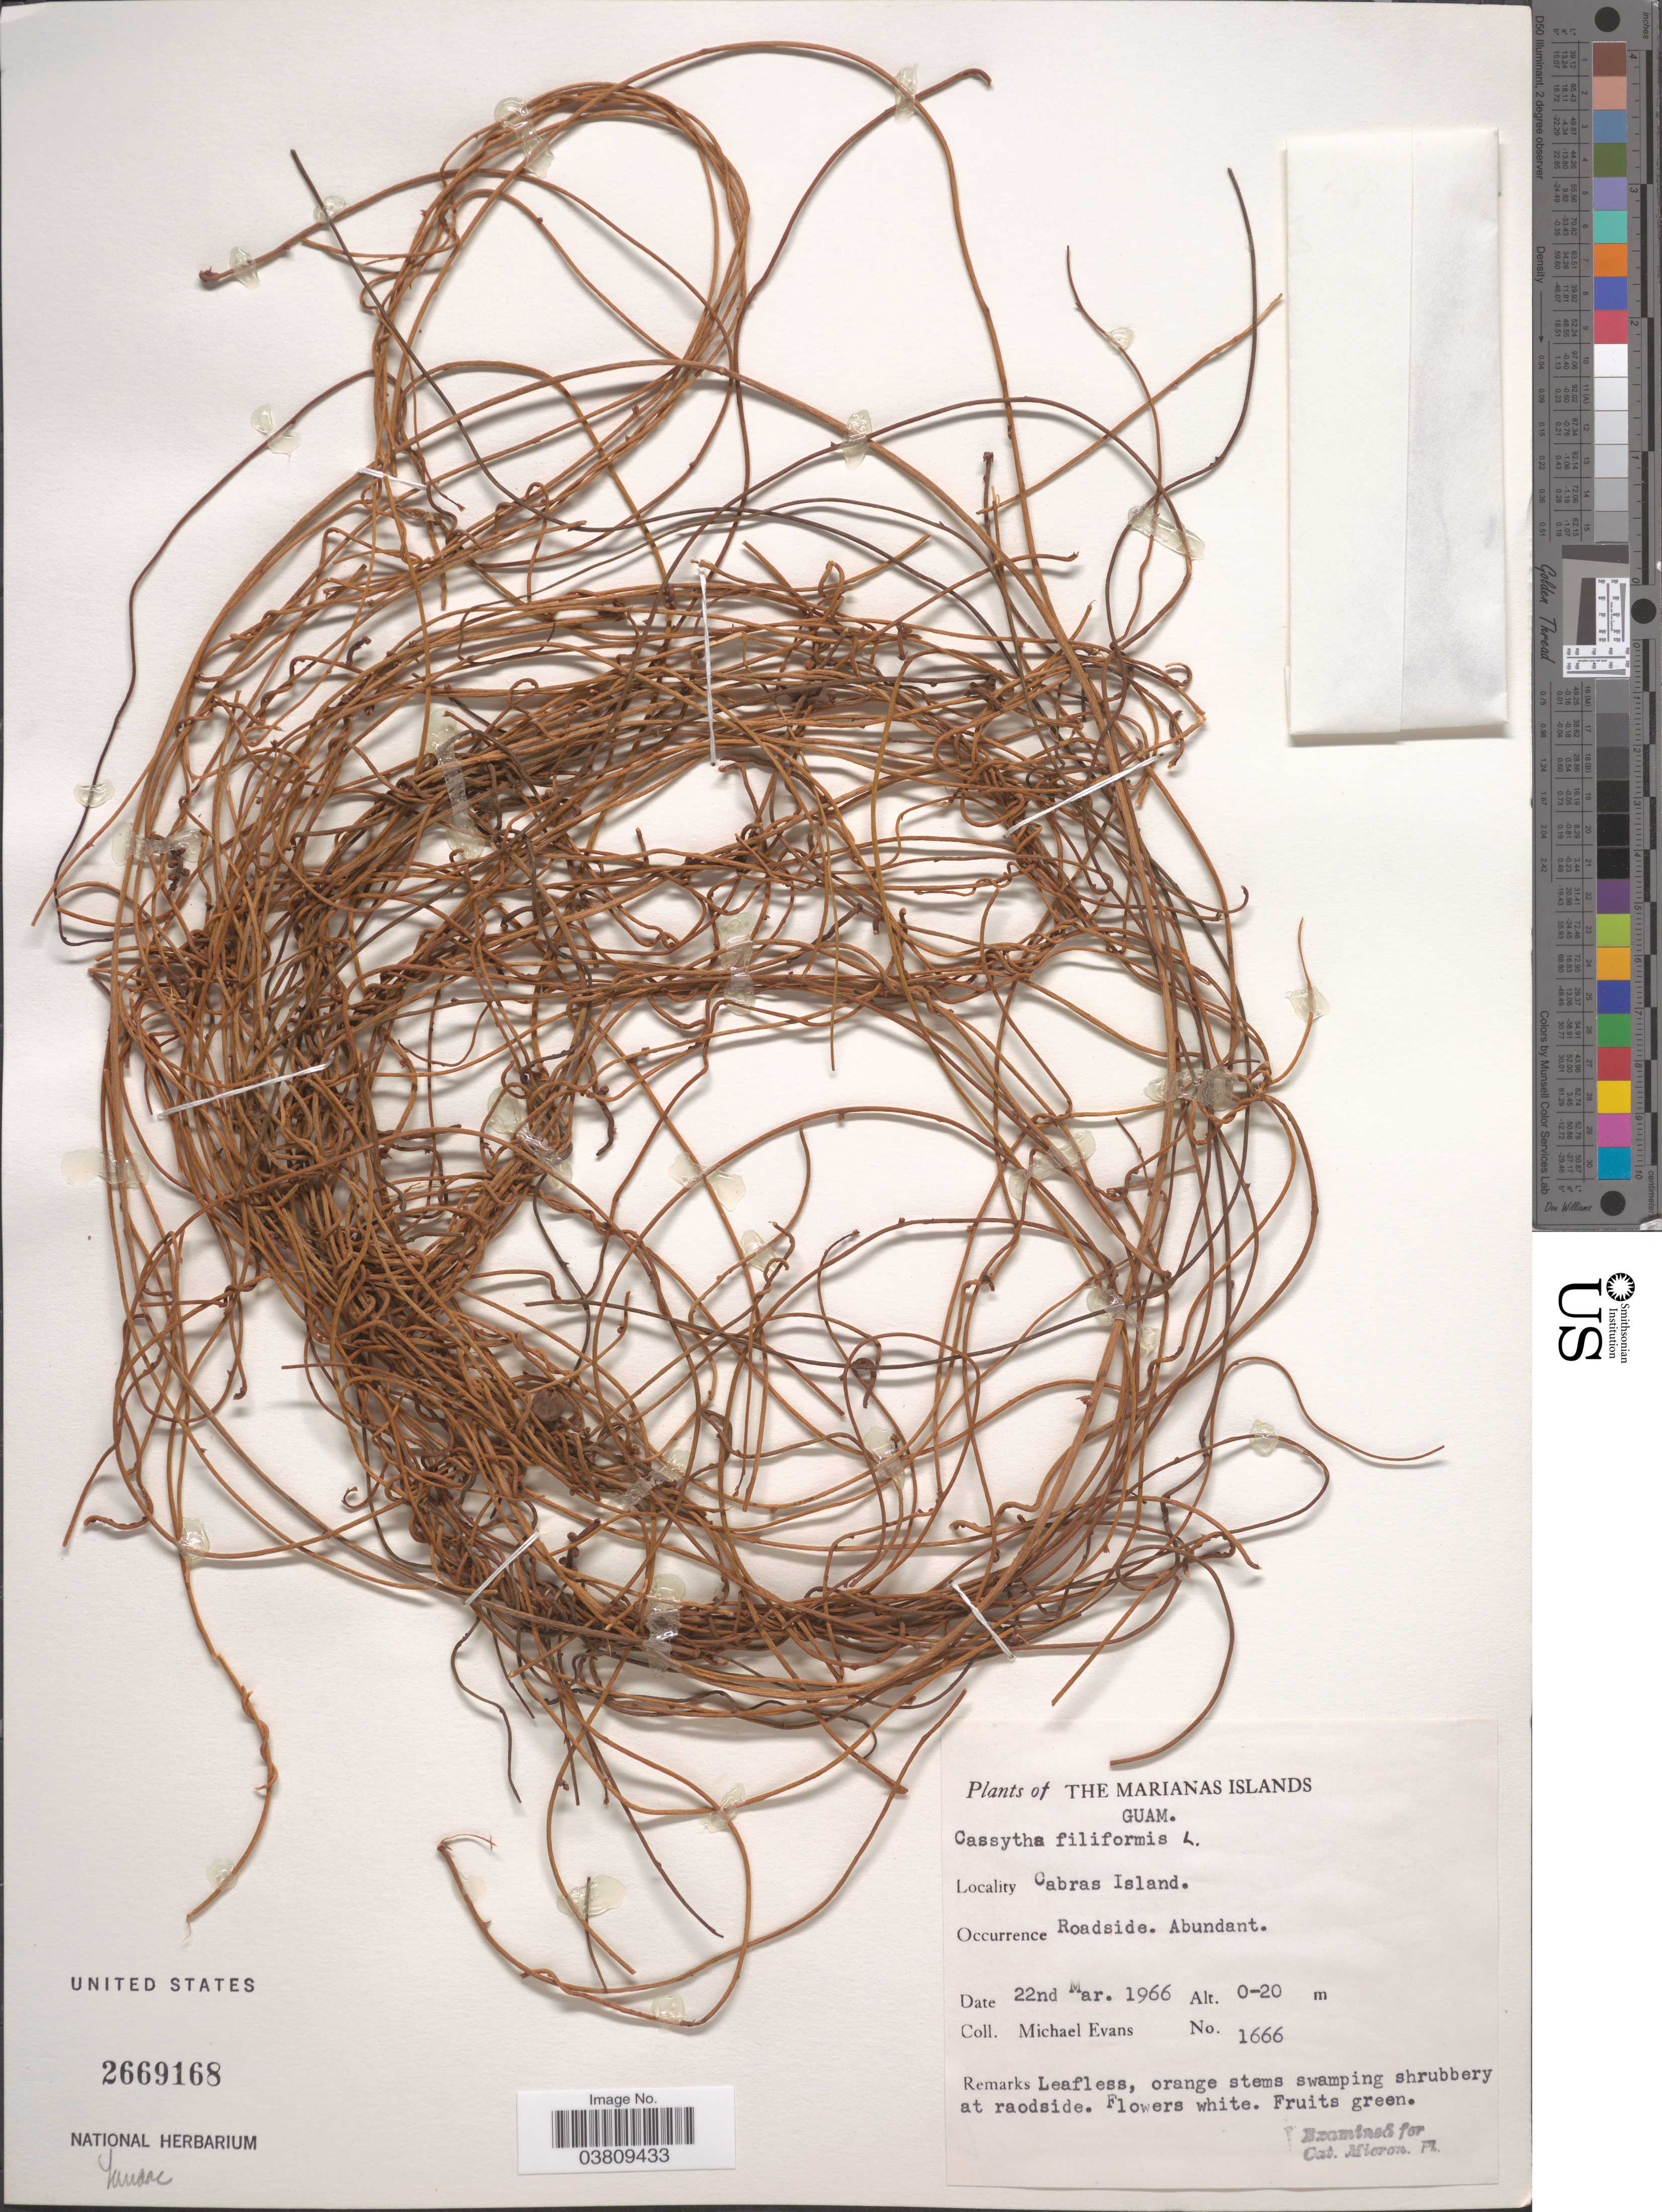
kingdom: Plantae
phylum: Tracheophyta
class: Magnoliopsida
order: Laurales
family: Lauraceae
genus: Cassytha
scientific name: Cassytha filiformis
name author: L.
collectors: M. Evans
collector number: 1666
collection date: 1966-03-22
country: Guam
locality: The Marianas Islands. Cabras Island.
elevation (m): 0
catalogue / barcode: US 2669168